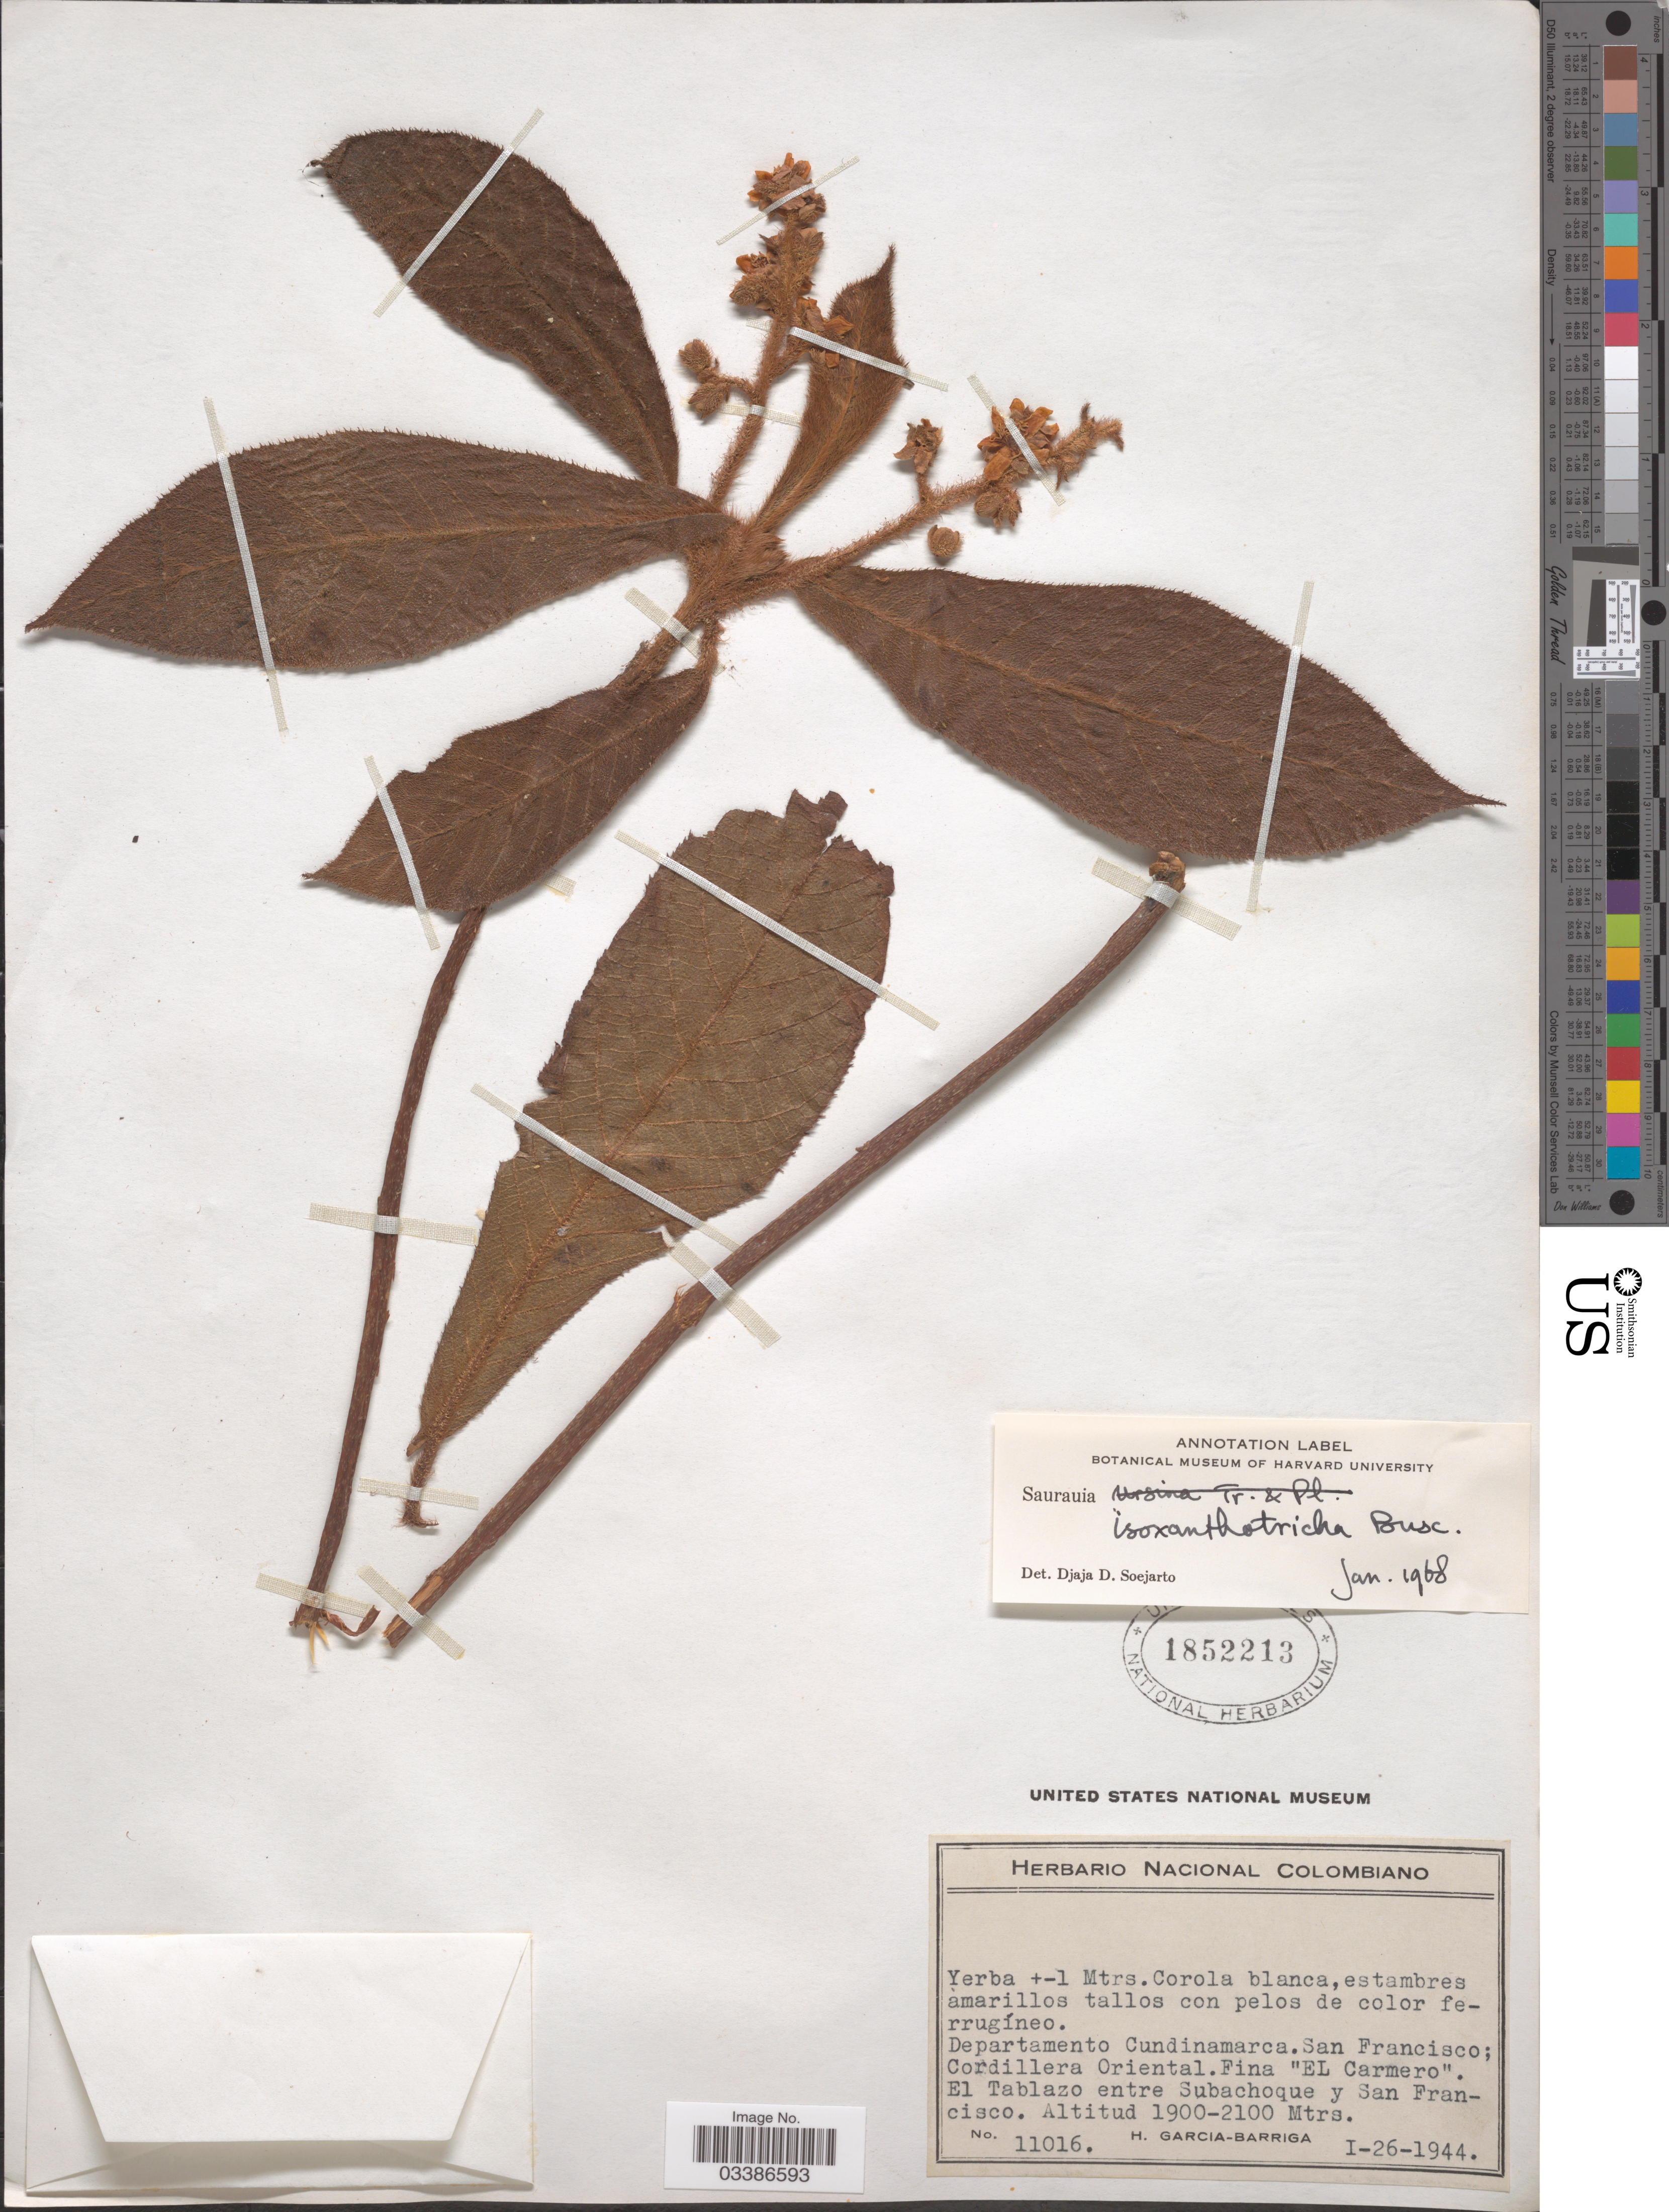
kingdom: Plantae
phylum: Tracheophyta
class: Magnoliopsida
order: Ericales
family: Actinidiaceae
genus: Saurauia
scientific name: Saurauia isoxanthotricha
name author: Buscal.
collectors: H. García Barriga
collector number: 11016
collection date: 1944-01-26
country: Colombia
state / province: Cundinamarca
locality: Departamento Cundinamarca. San Francisco; Cordillera Oriental. Fina "El Carmero". El Tablazo entre Subachoque y San Francisco.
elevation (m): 1900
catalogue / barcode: US 1852213